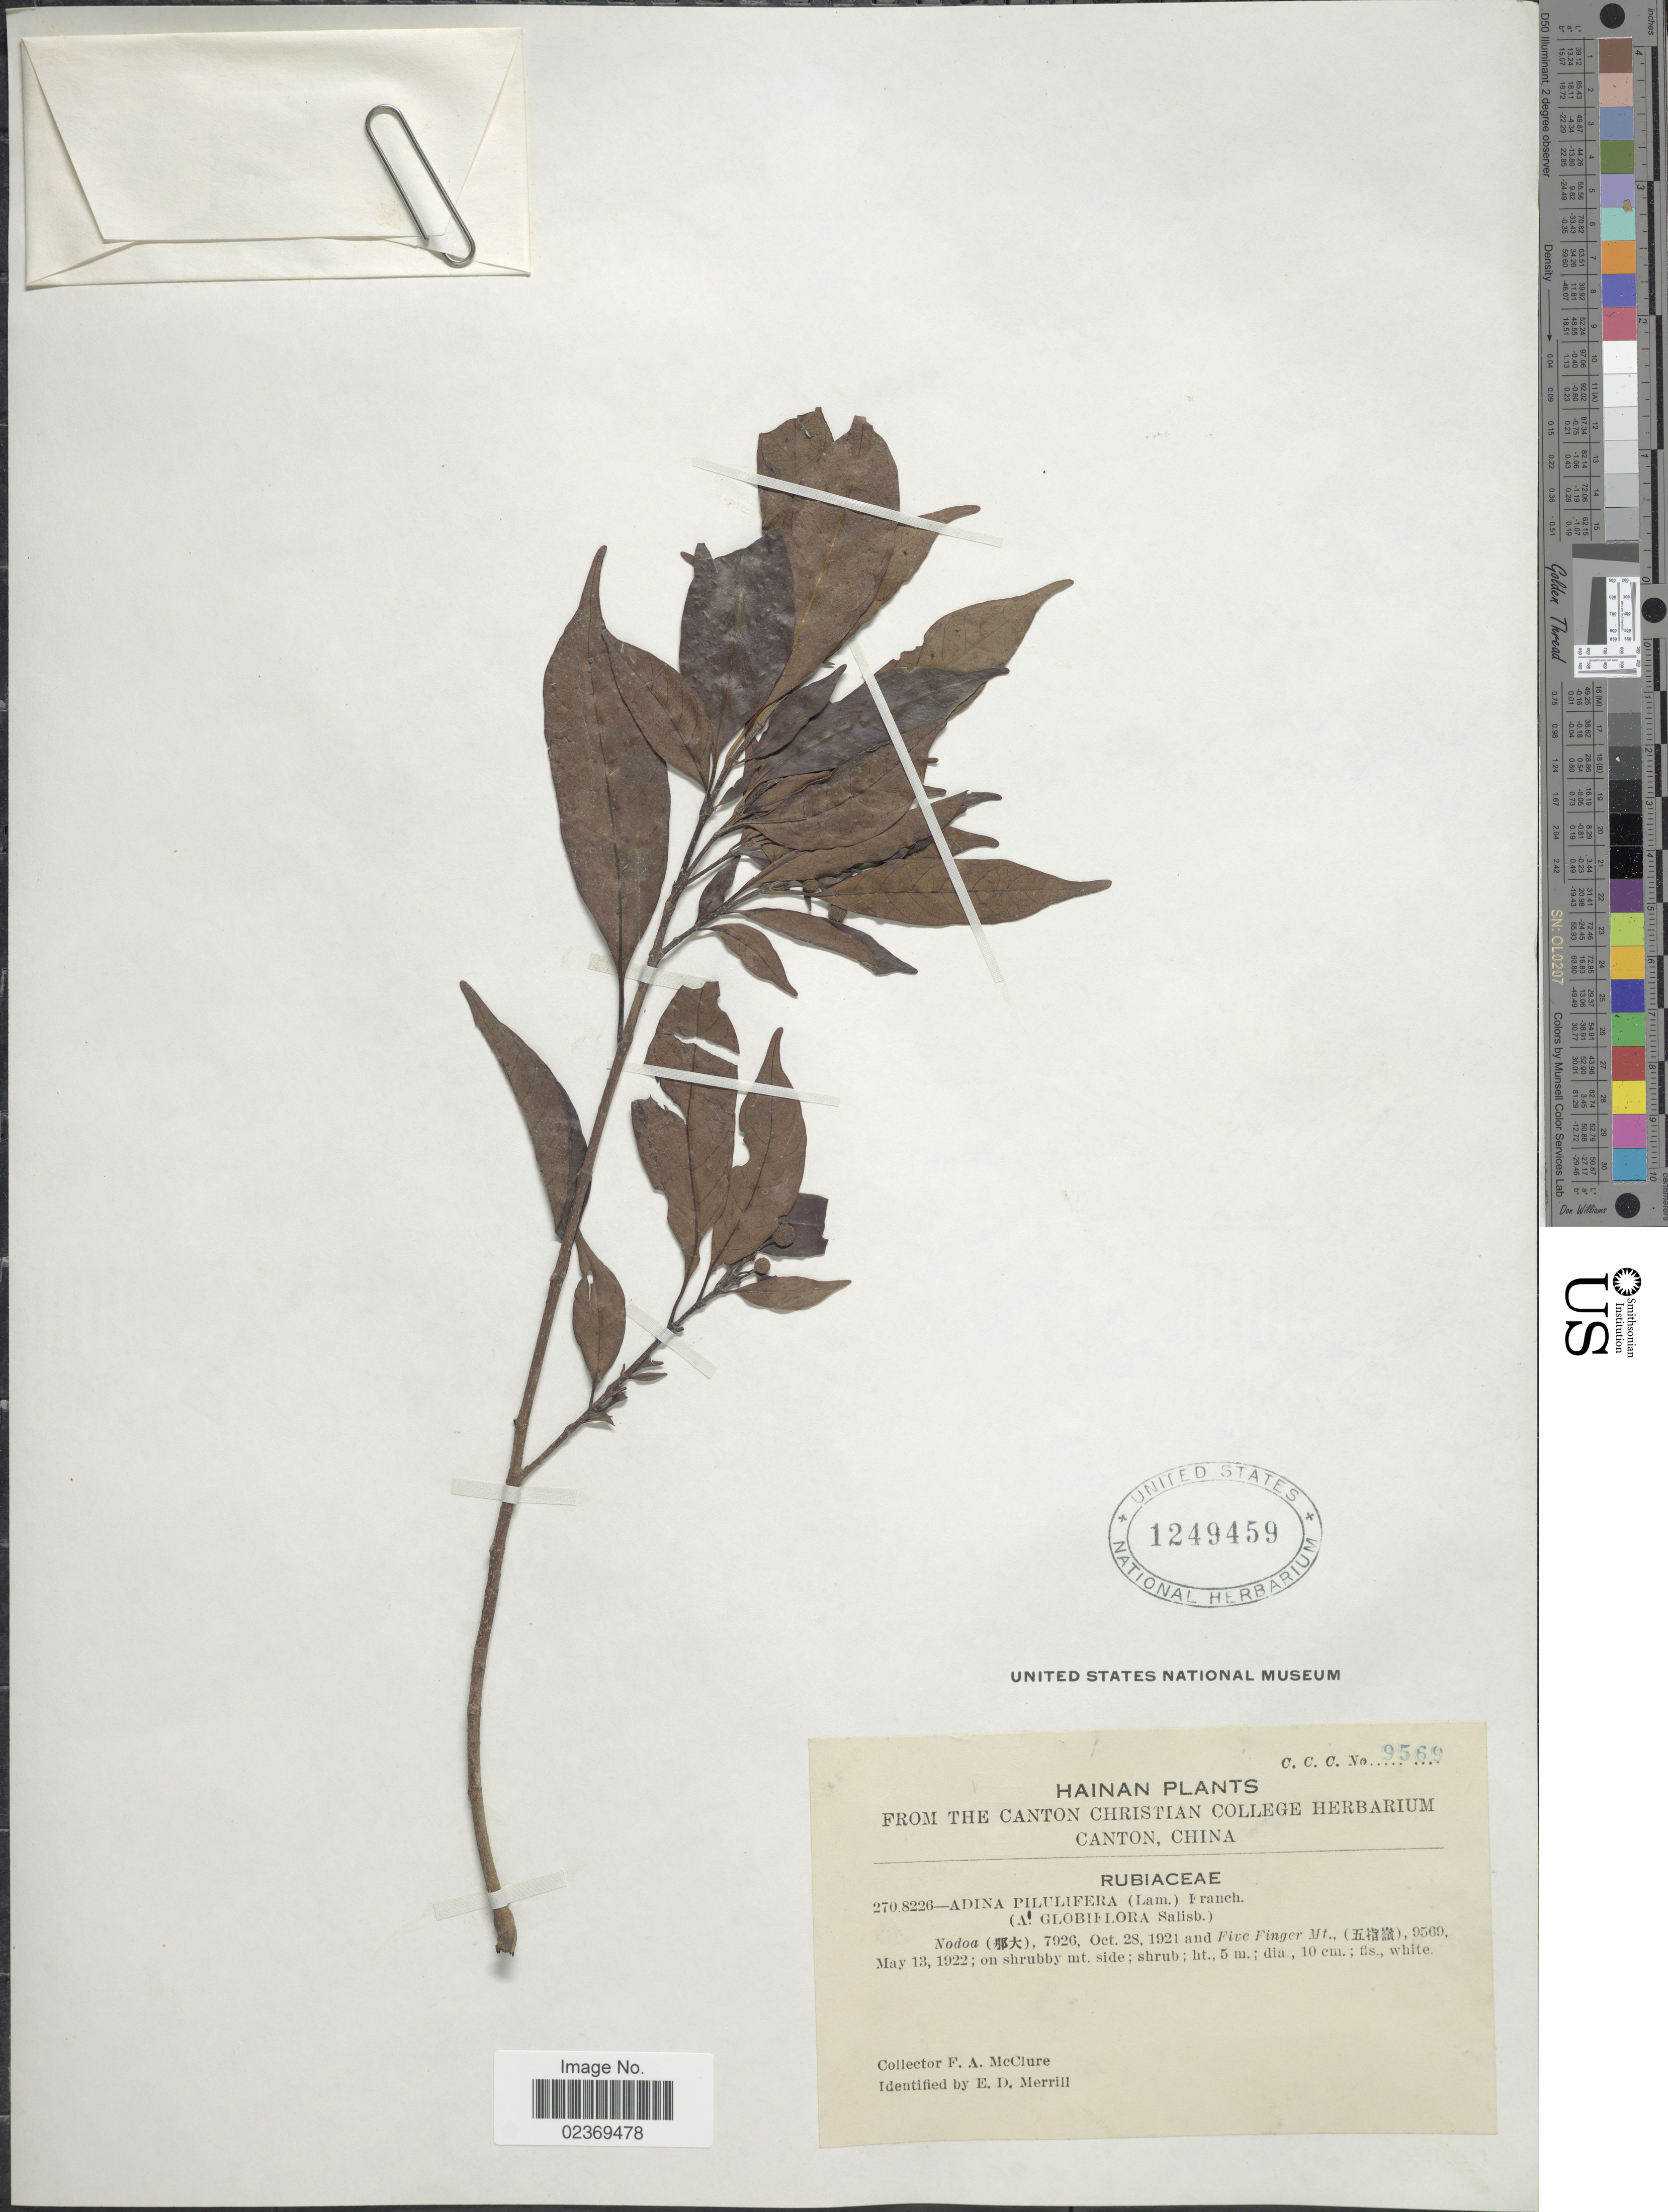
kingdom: Plantae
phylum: Tracheophyta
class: Magnoliopsida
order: Gentianales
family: Rubiaceae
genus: Adina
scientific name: Adina pilulifera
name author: (Lam.) Franch. & Drake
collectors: F. A. McClure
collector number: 9569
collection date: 1922-05-13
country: China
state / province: Hainan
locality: Five Finger Mt.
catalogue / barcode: US 1249459